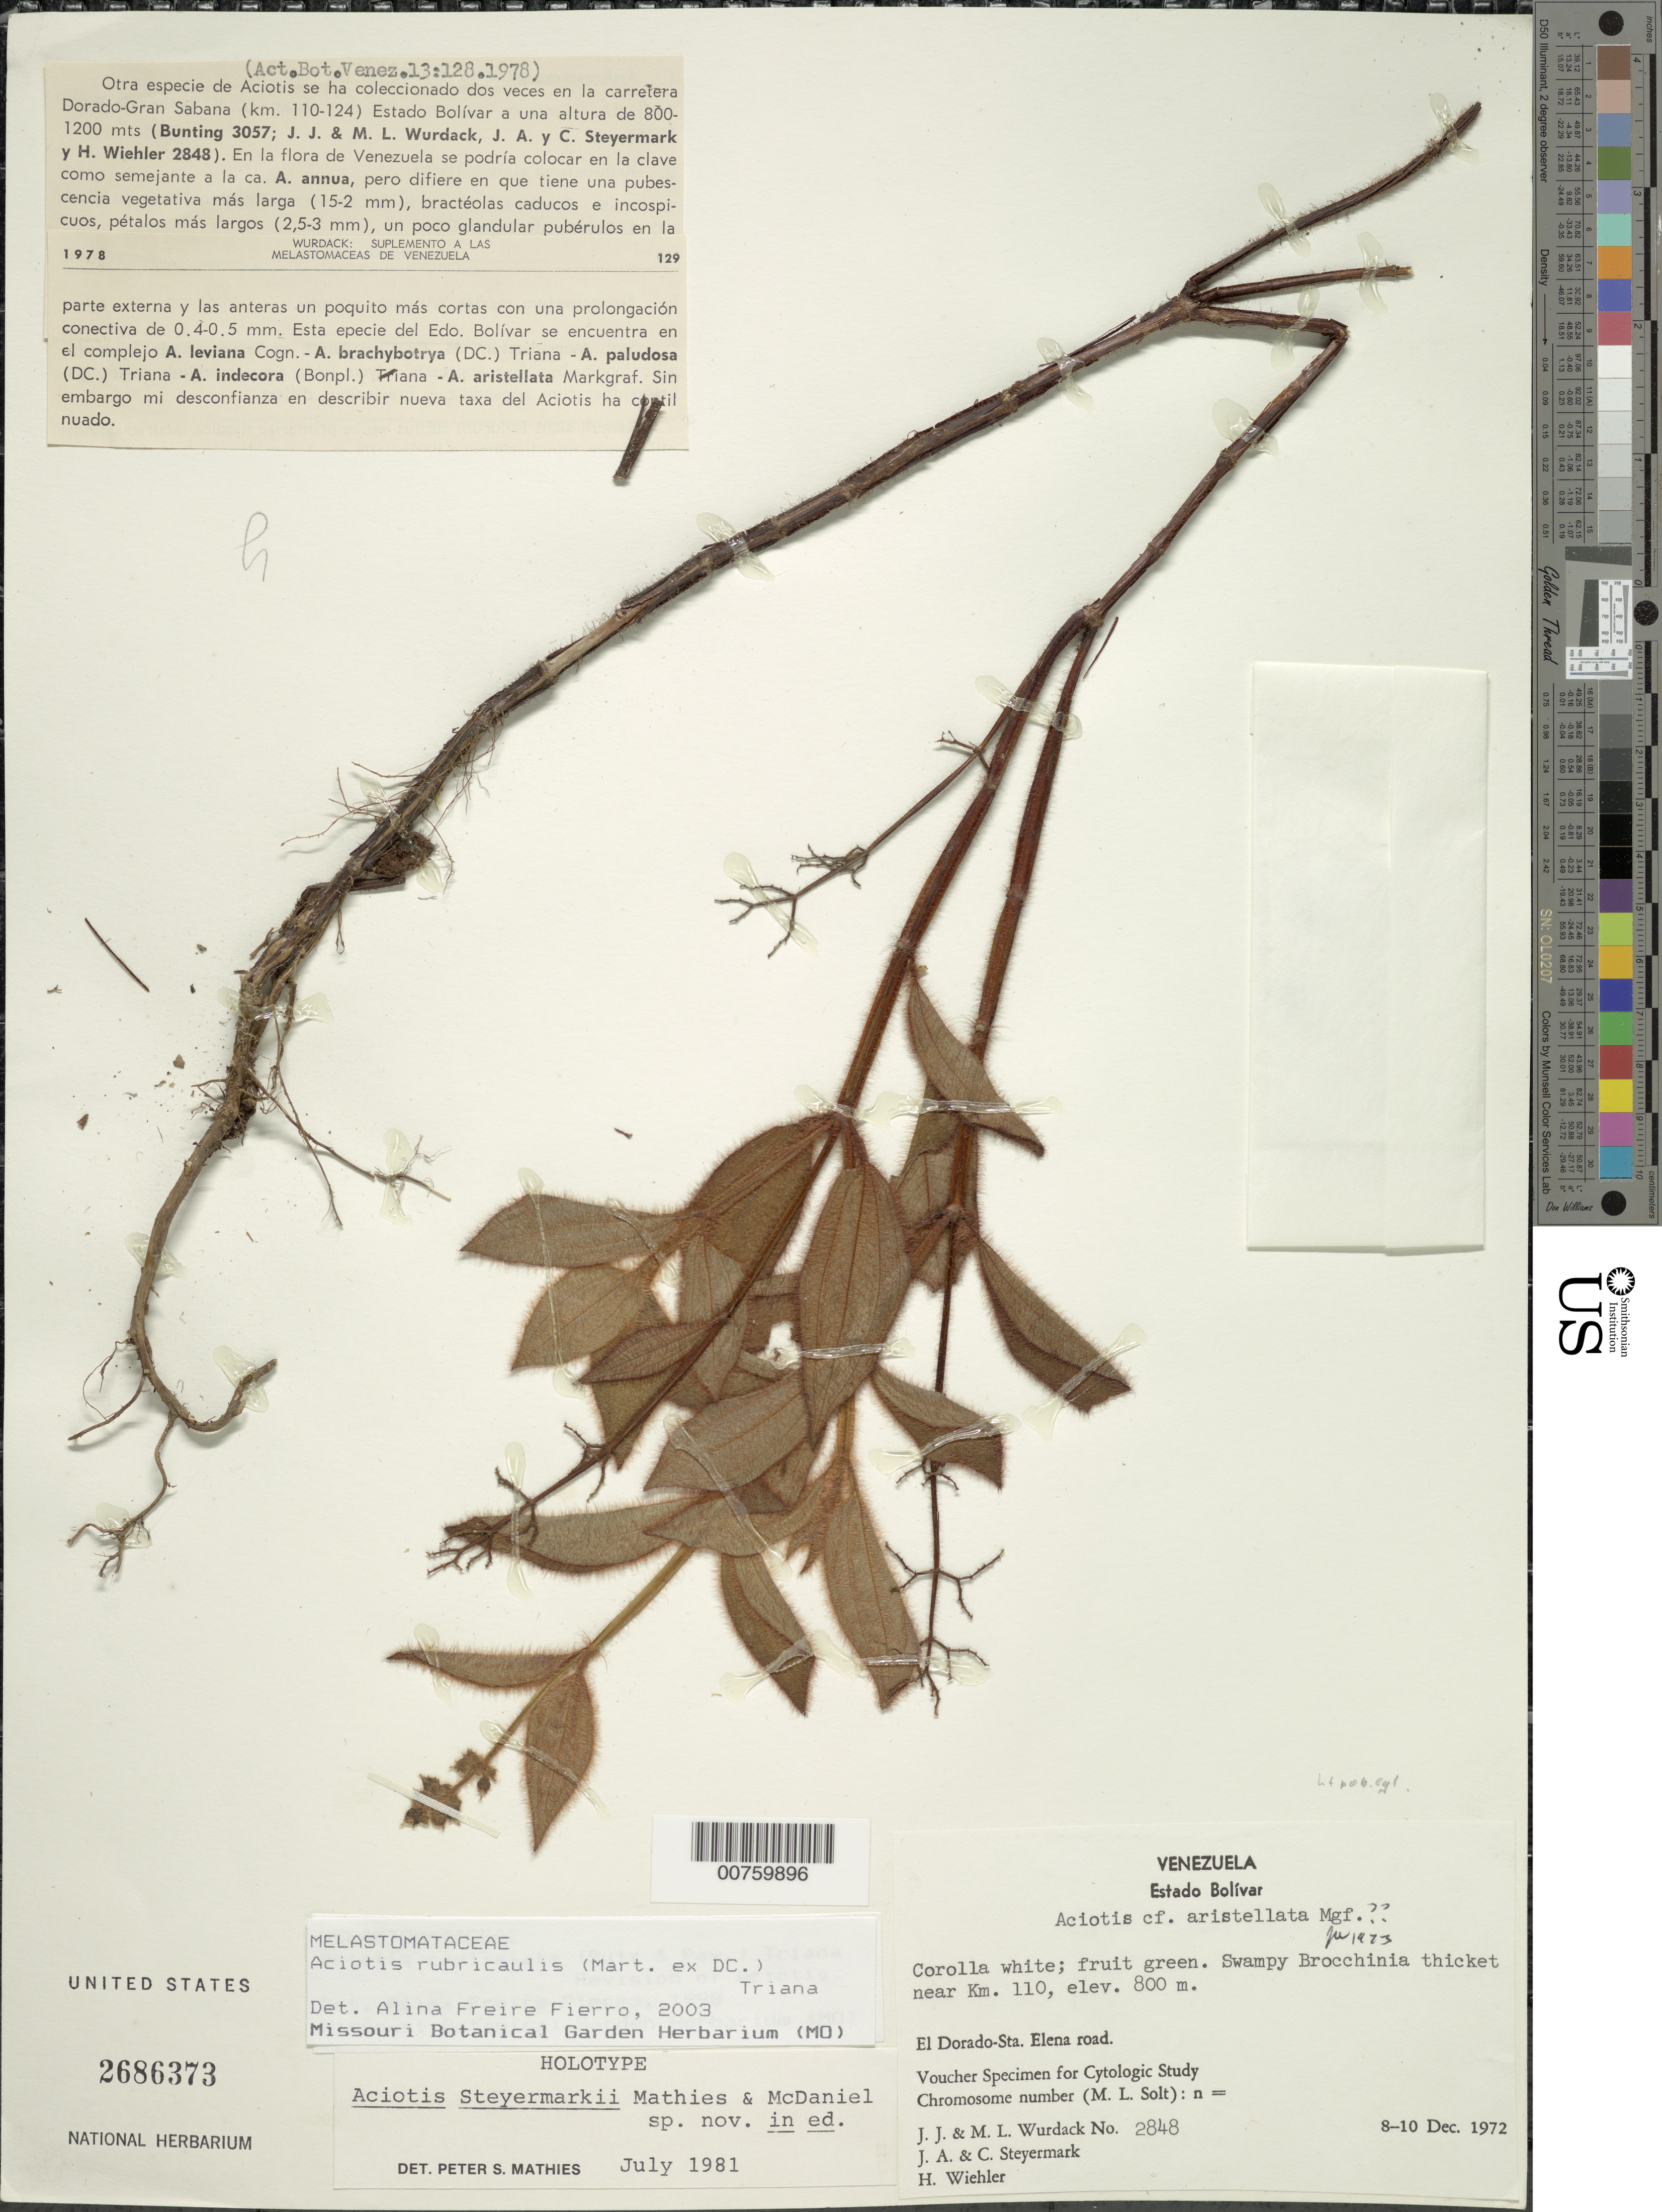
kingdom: Plantae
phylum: Tracheophyta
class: Magnoliopsida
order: Myrtales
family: Melastomataceae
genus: Aciotis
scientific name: Aciotis rubricaulis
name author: (Mart. ex DC.) Triana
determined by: Freire-Fierro, A.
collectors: J. J. Wurdack, M. L. Wurdack, J. Steyermark & C. Steyermark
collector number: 2848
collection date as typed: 8-Dec-72 to 10-Dec-72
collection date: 1972-12-08/1972-12-10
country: Venezuela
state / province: Bolívar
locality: El Dorado to Sta. Elena road; near km 110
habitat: Swampy Brocchinia thicket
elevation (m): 800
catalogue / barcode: US 2686373